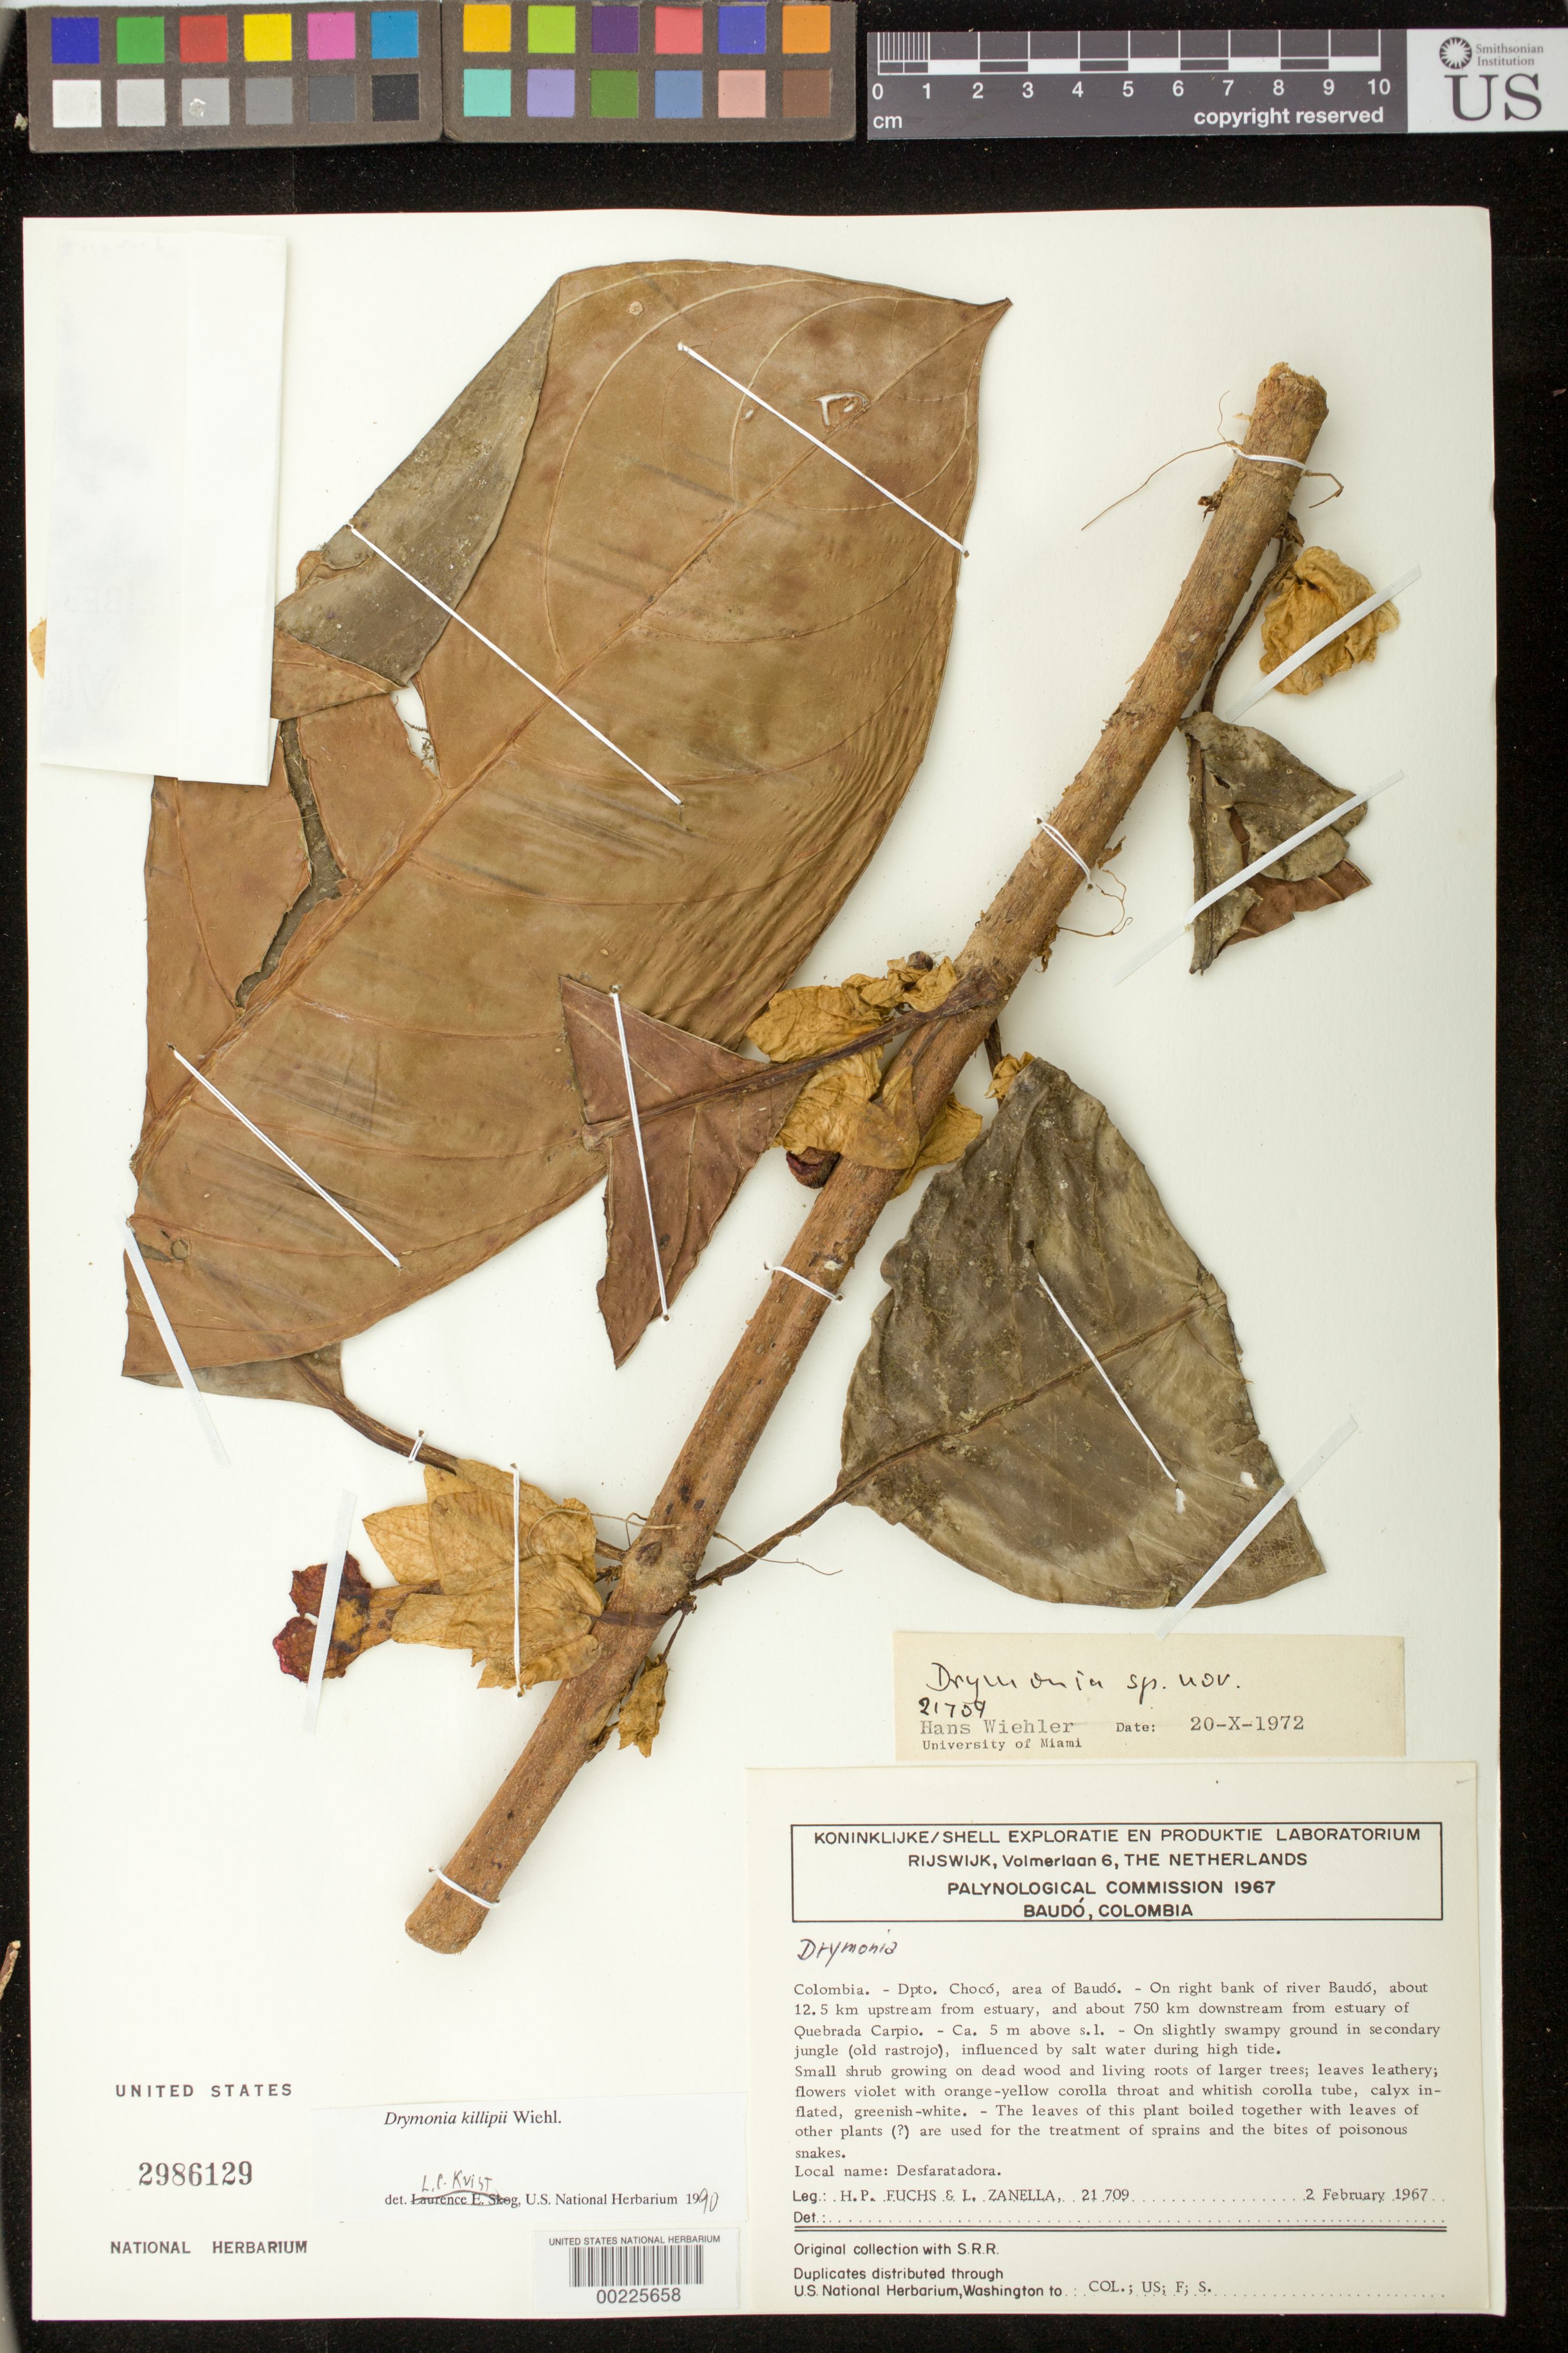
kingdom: Plantae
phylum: Tracheophyta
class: Magnoliopsida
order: Lamiales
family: Gesneriaceae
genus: Drymonia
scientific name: Drymonia killipii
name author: Wiehler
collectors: H. P. Fuchs & L. Zanella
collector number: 21709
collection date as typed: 02 Feb 1967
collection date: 1967-02-02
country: Colombia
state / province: Chocó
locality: Area of Baudo, on right bank of river Baudo, ca 12.5 km upstream from estuary, & ca 750 km downstream from estuary of que Carpio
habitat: On slightly swampy ground in secondary jungle (old rastrojo) ...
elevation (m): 5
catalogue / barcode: US 2986129